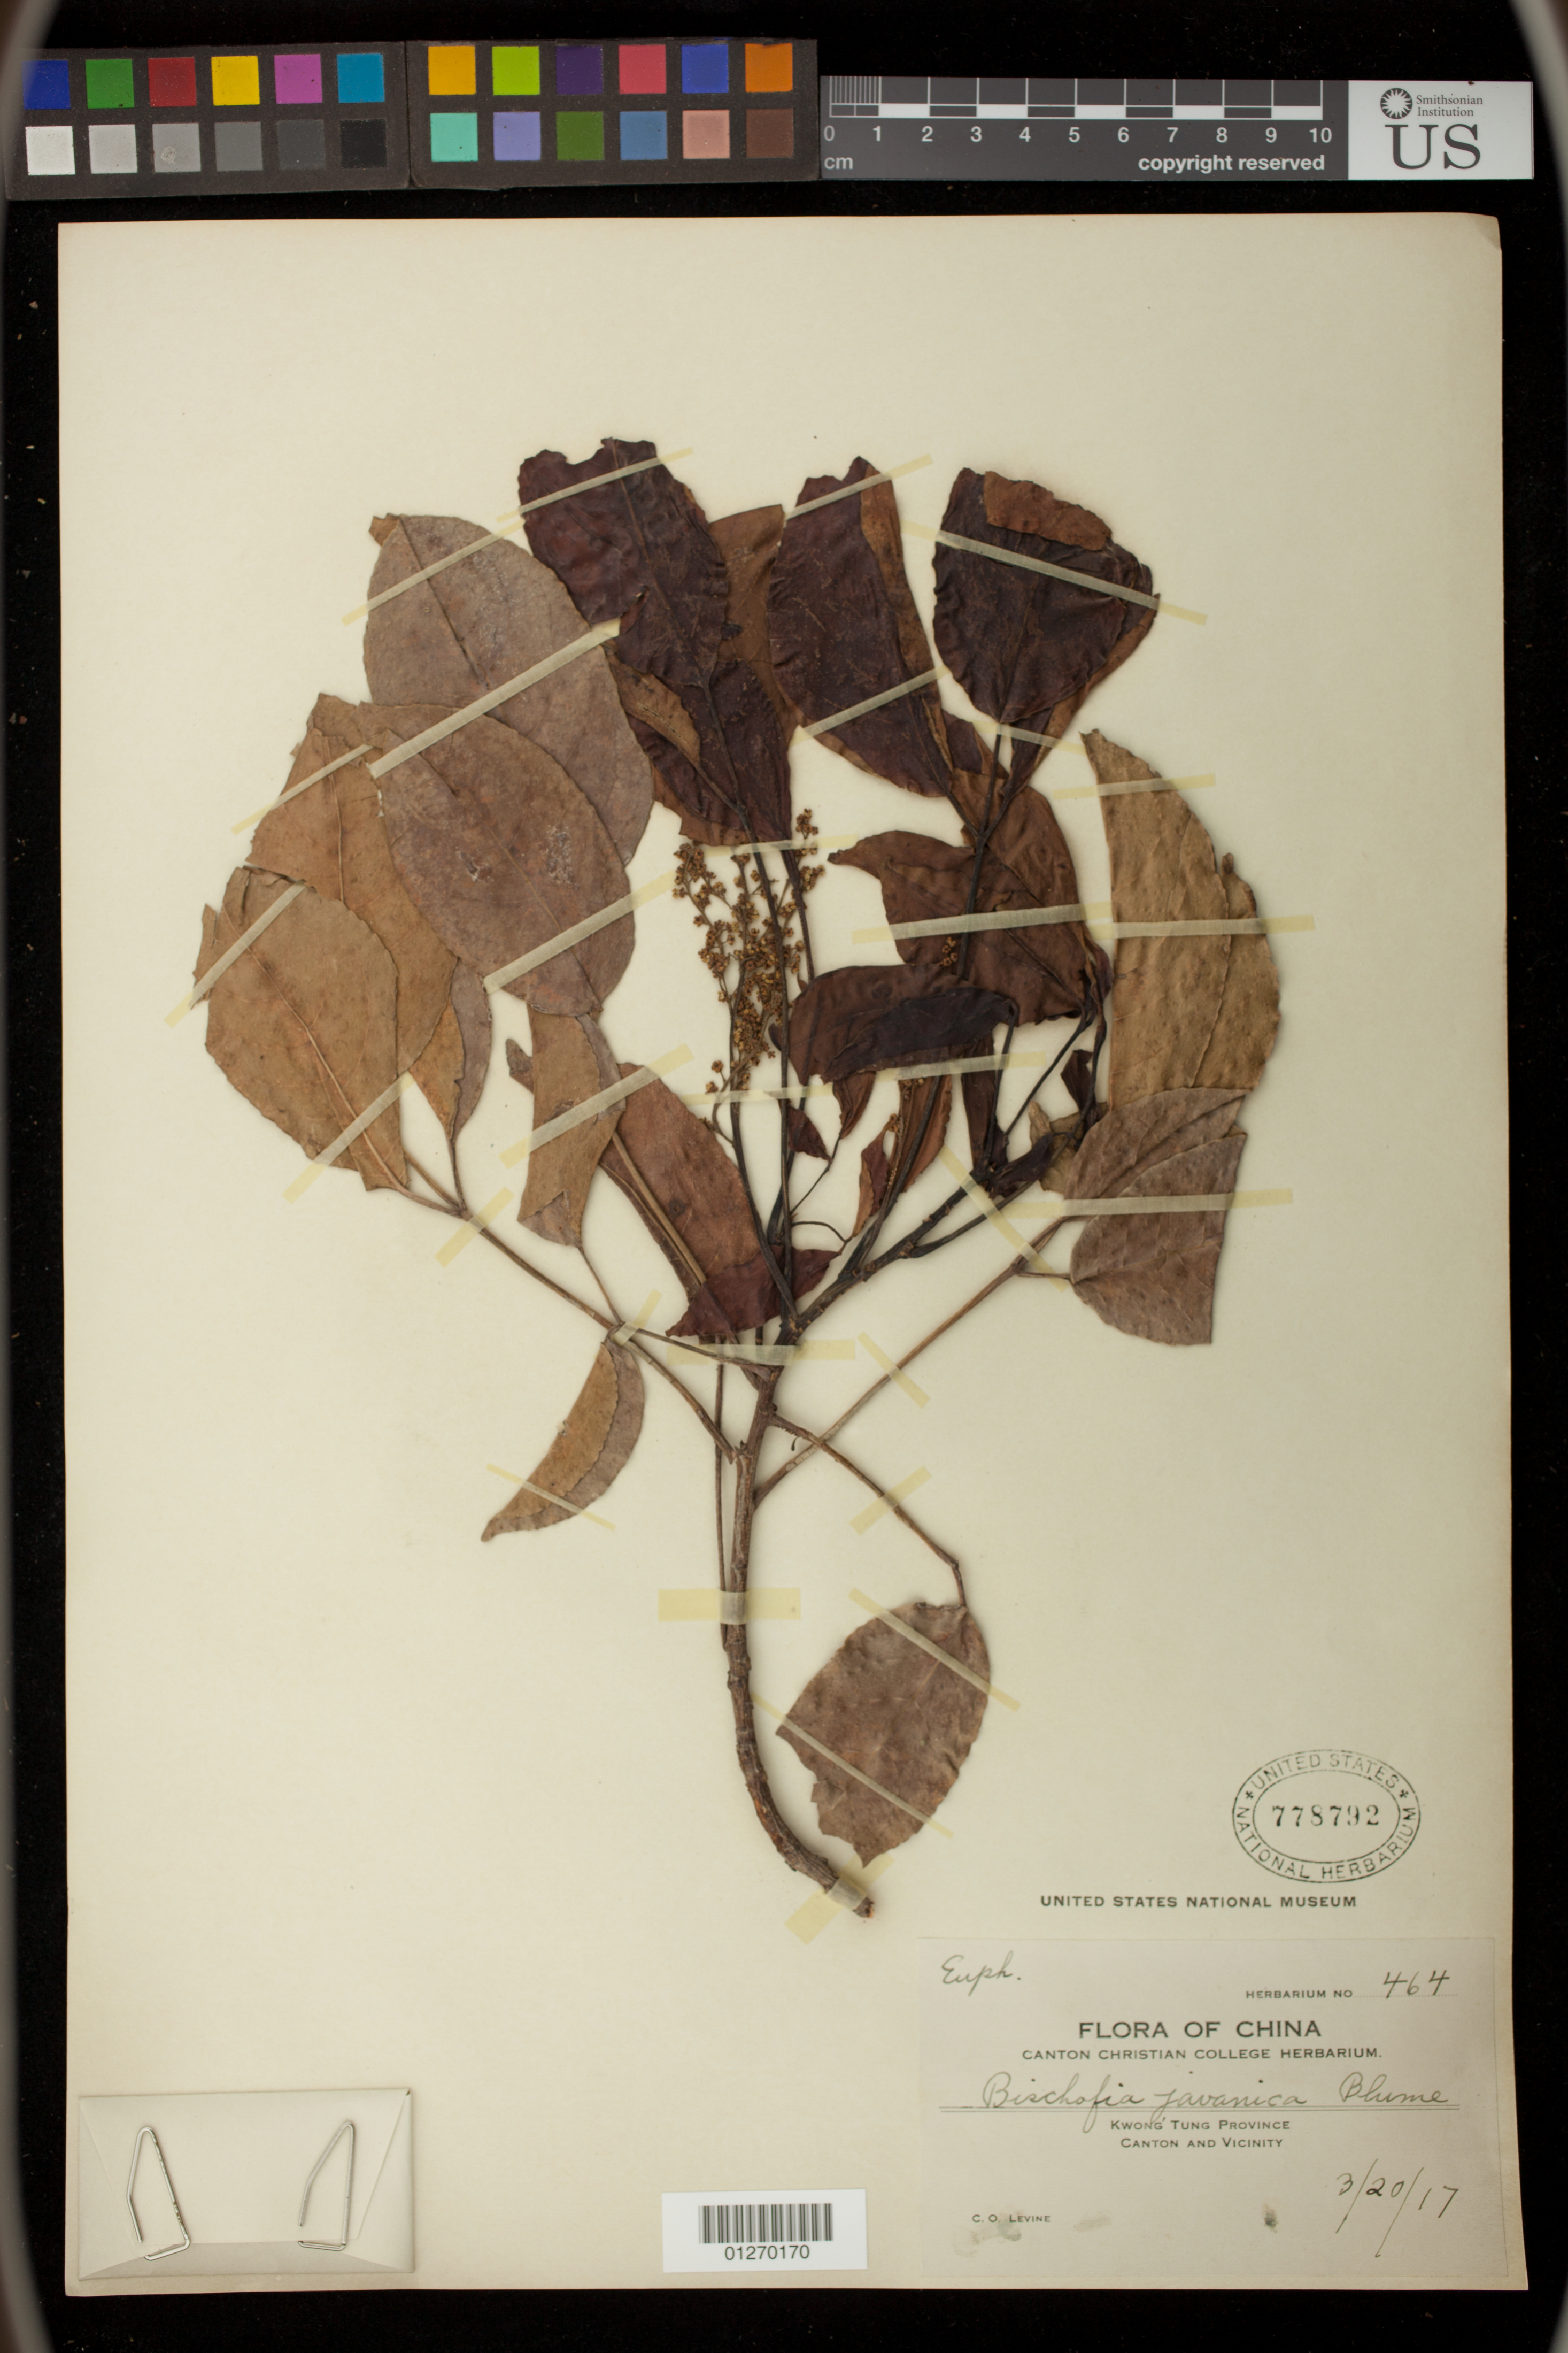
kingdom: Plantae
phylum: Tracheophyta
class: Magnoliopsida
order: Malpighiales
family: Phyllanthaceae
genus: Bischofia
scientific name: Bischofia javanica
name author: Blume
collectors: C. O. Levine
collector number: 464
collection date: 1917-03-20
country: China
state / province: Guangdong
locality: Kwong Tung Province, Canton and vicinity.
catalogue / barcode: US 778792